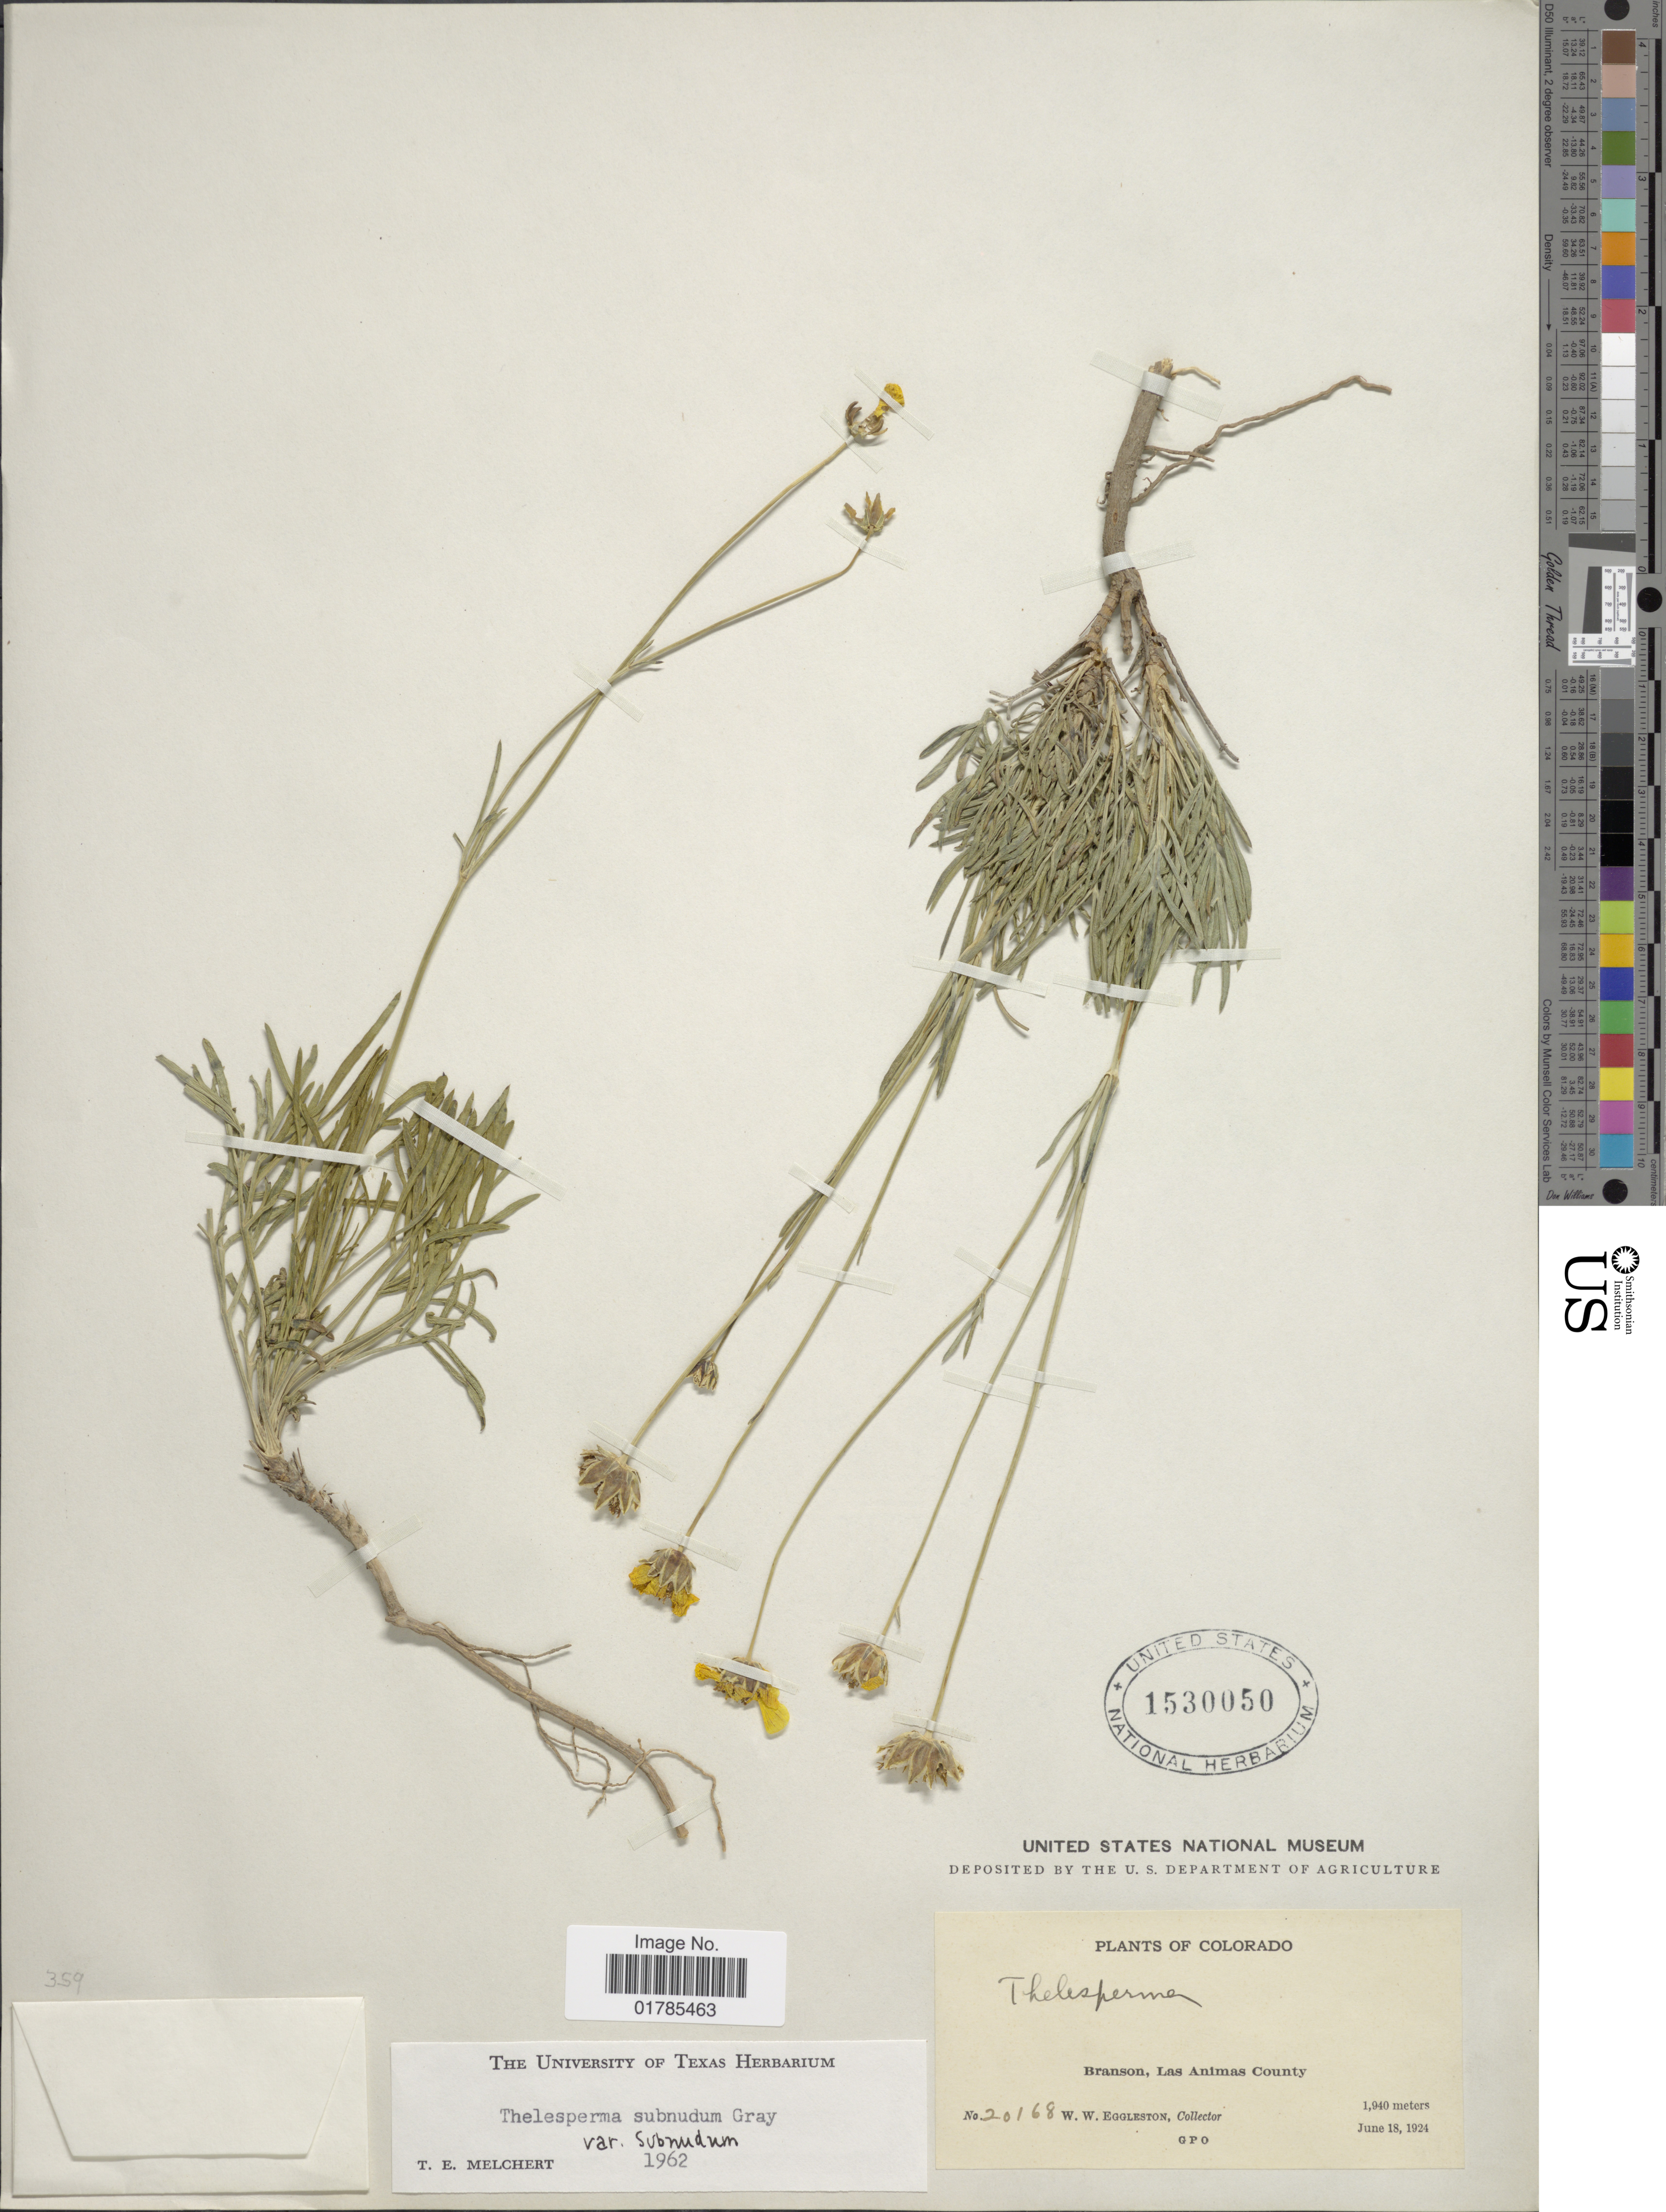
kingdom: Plantae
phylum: Tracheophyta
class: Magnoliopsida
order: Asterales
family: Asteraceae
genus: Thelesperma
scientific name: Thelesperma subnudum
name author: A. Gray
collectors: W. W. Eggleston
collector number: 20168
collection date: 1924-06-18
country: United States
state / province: Colorado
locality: Branson, Las Animas County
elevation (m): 1940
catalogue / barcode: US 1530050